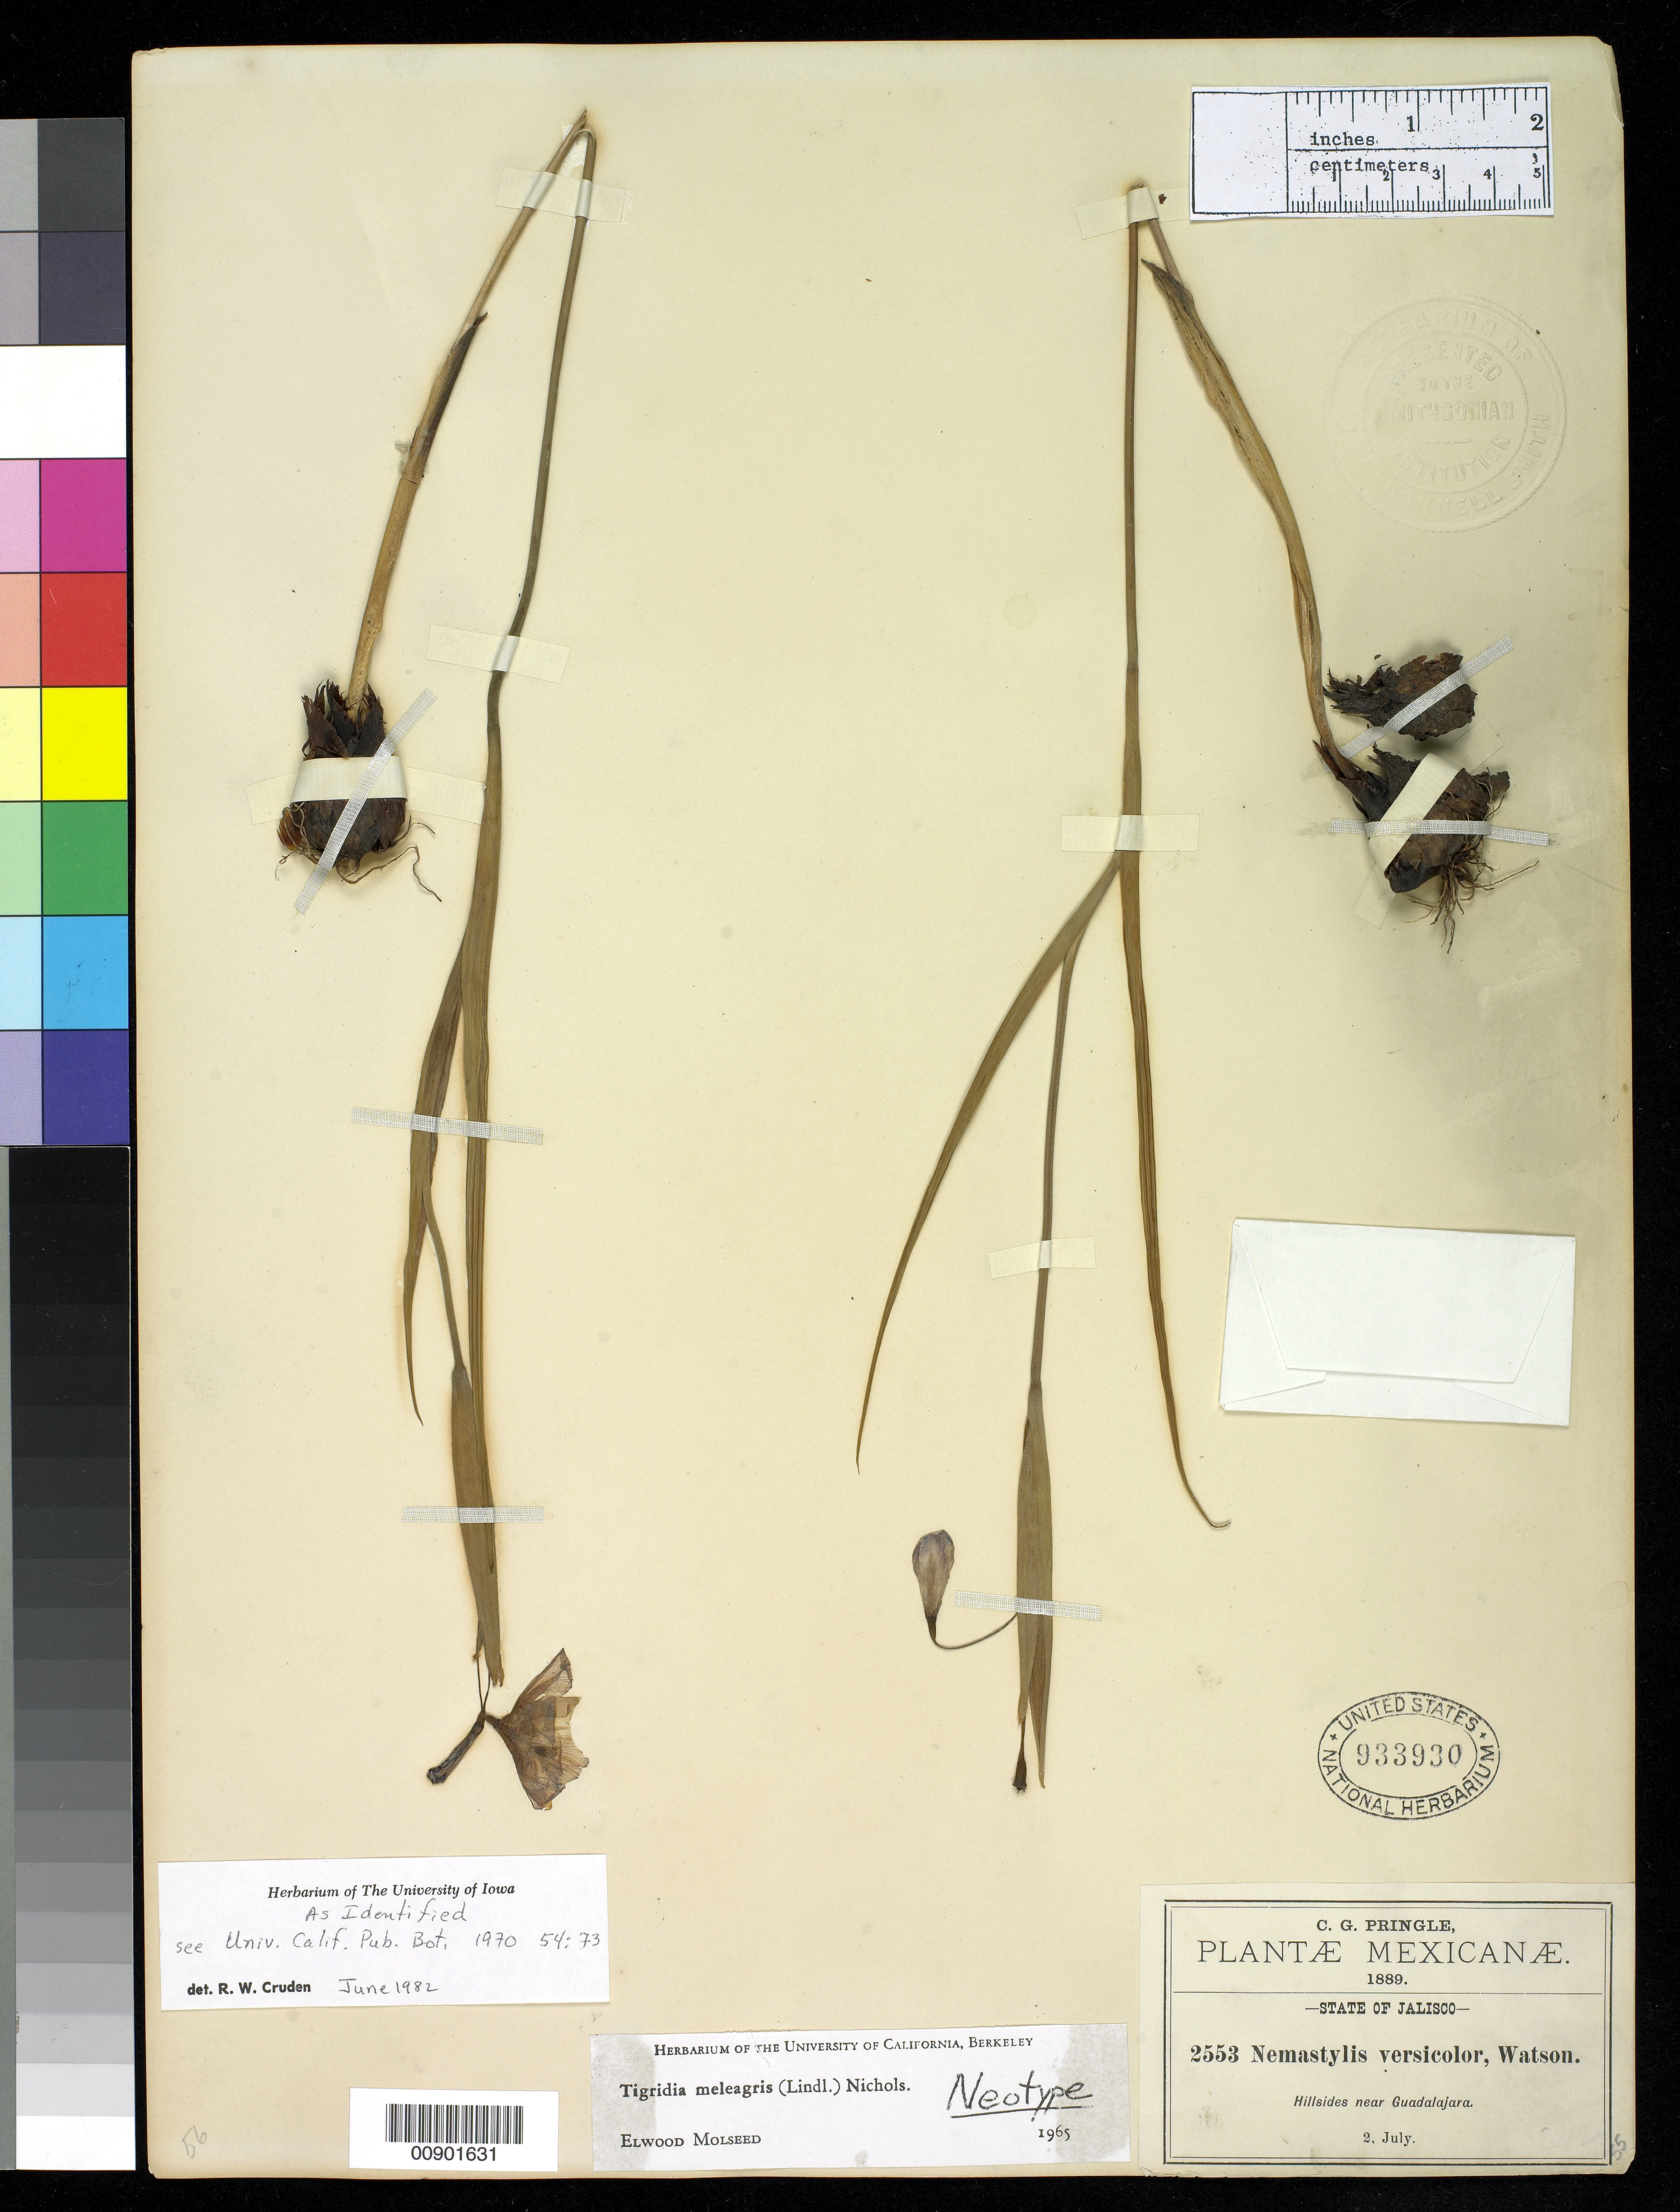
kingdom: Plantae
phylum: Tracheophyta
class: Liliopsida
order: Asparagales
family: Iridaceae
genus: Hydrotaenia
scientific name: Hydrotaenia meleagris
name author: Lindl.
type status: Neotype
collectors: C. G. Pringle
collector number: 2553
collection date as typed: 02 Jul 1889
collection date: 1889-07-02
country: Mexico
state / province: Jalisco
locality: Hillsides near Guadalajara.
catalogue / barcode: US 933930